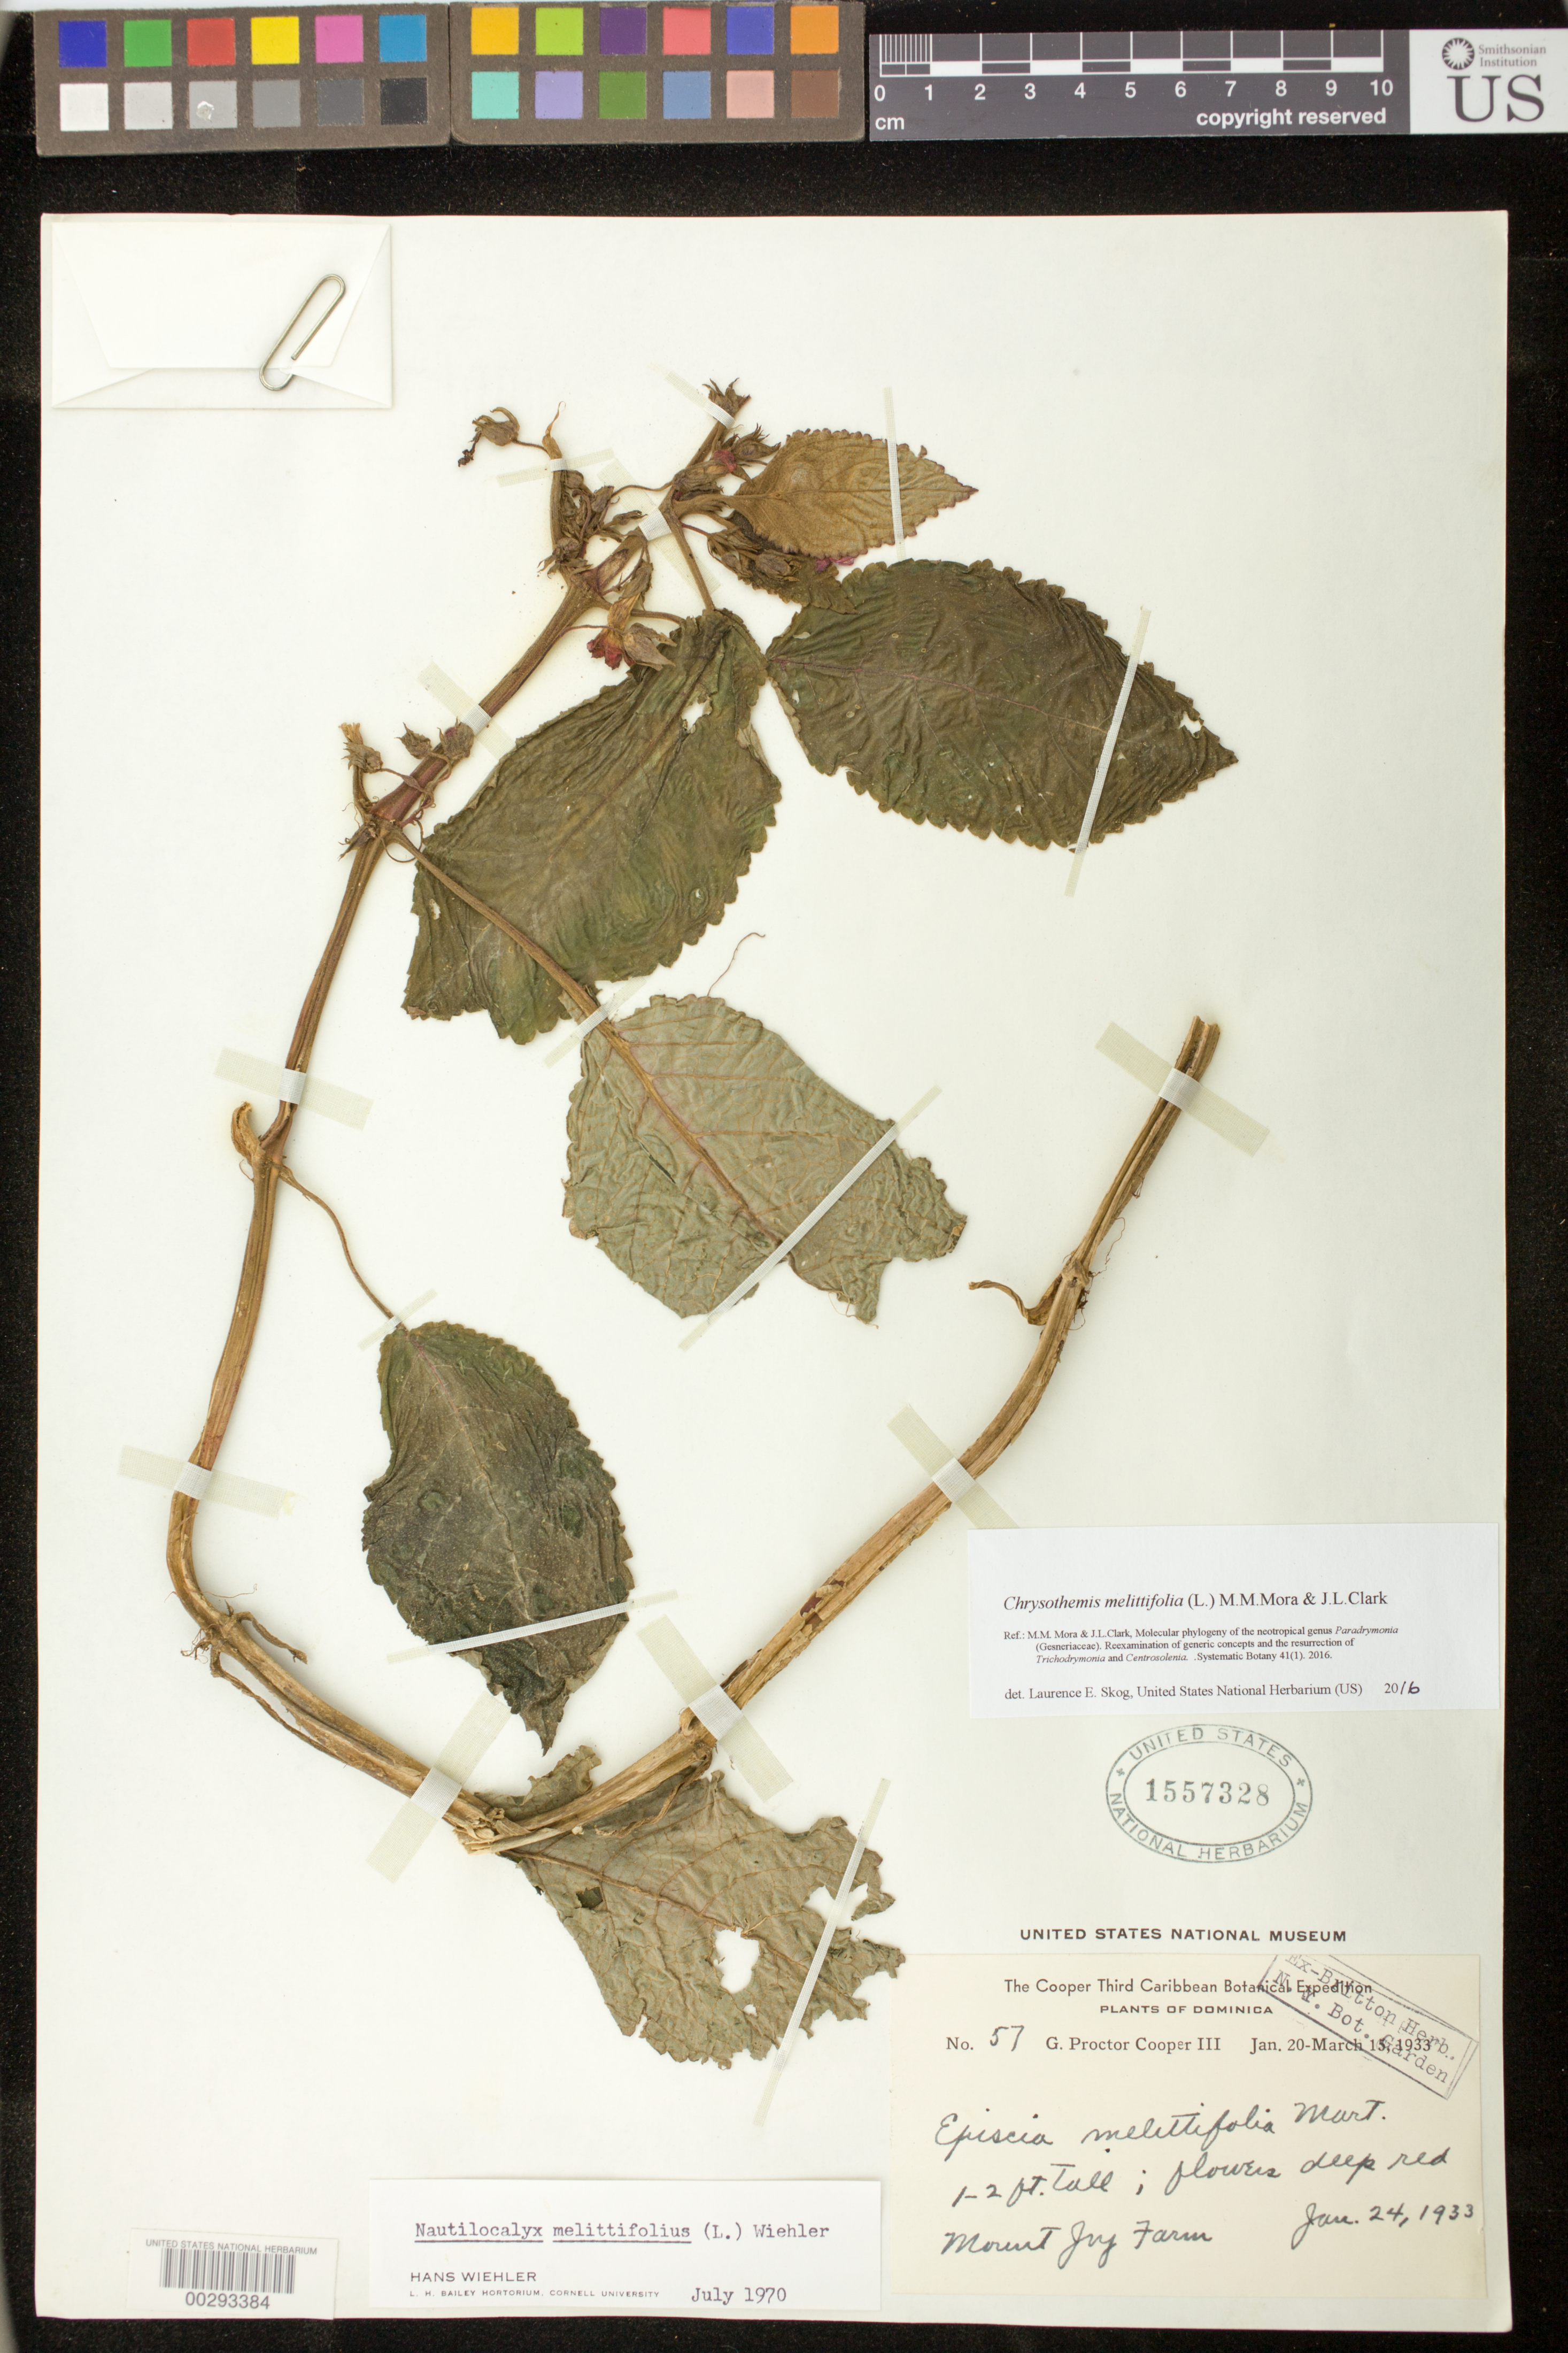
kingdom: Plantae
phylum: Tracheophyta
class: Magnoliopsida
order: Lamiales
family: Gesneriaceae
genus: Chrysothemis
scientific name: Chrysothemis melittifolia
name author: (L.) M.M. Mora & J.L. Clark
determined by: Skog, Laurence E.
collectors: G. Cooper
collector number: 57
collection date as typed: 24 Jan 1933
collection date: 1933-01-24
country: Dominica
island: Dominica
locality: Mount Joy Farm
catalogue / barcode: US 1557328